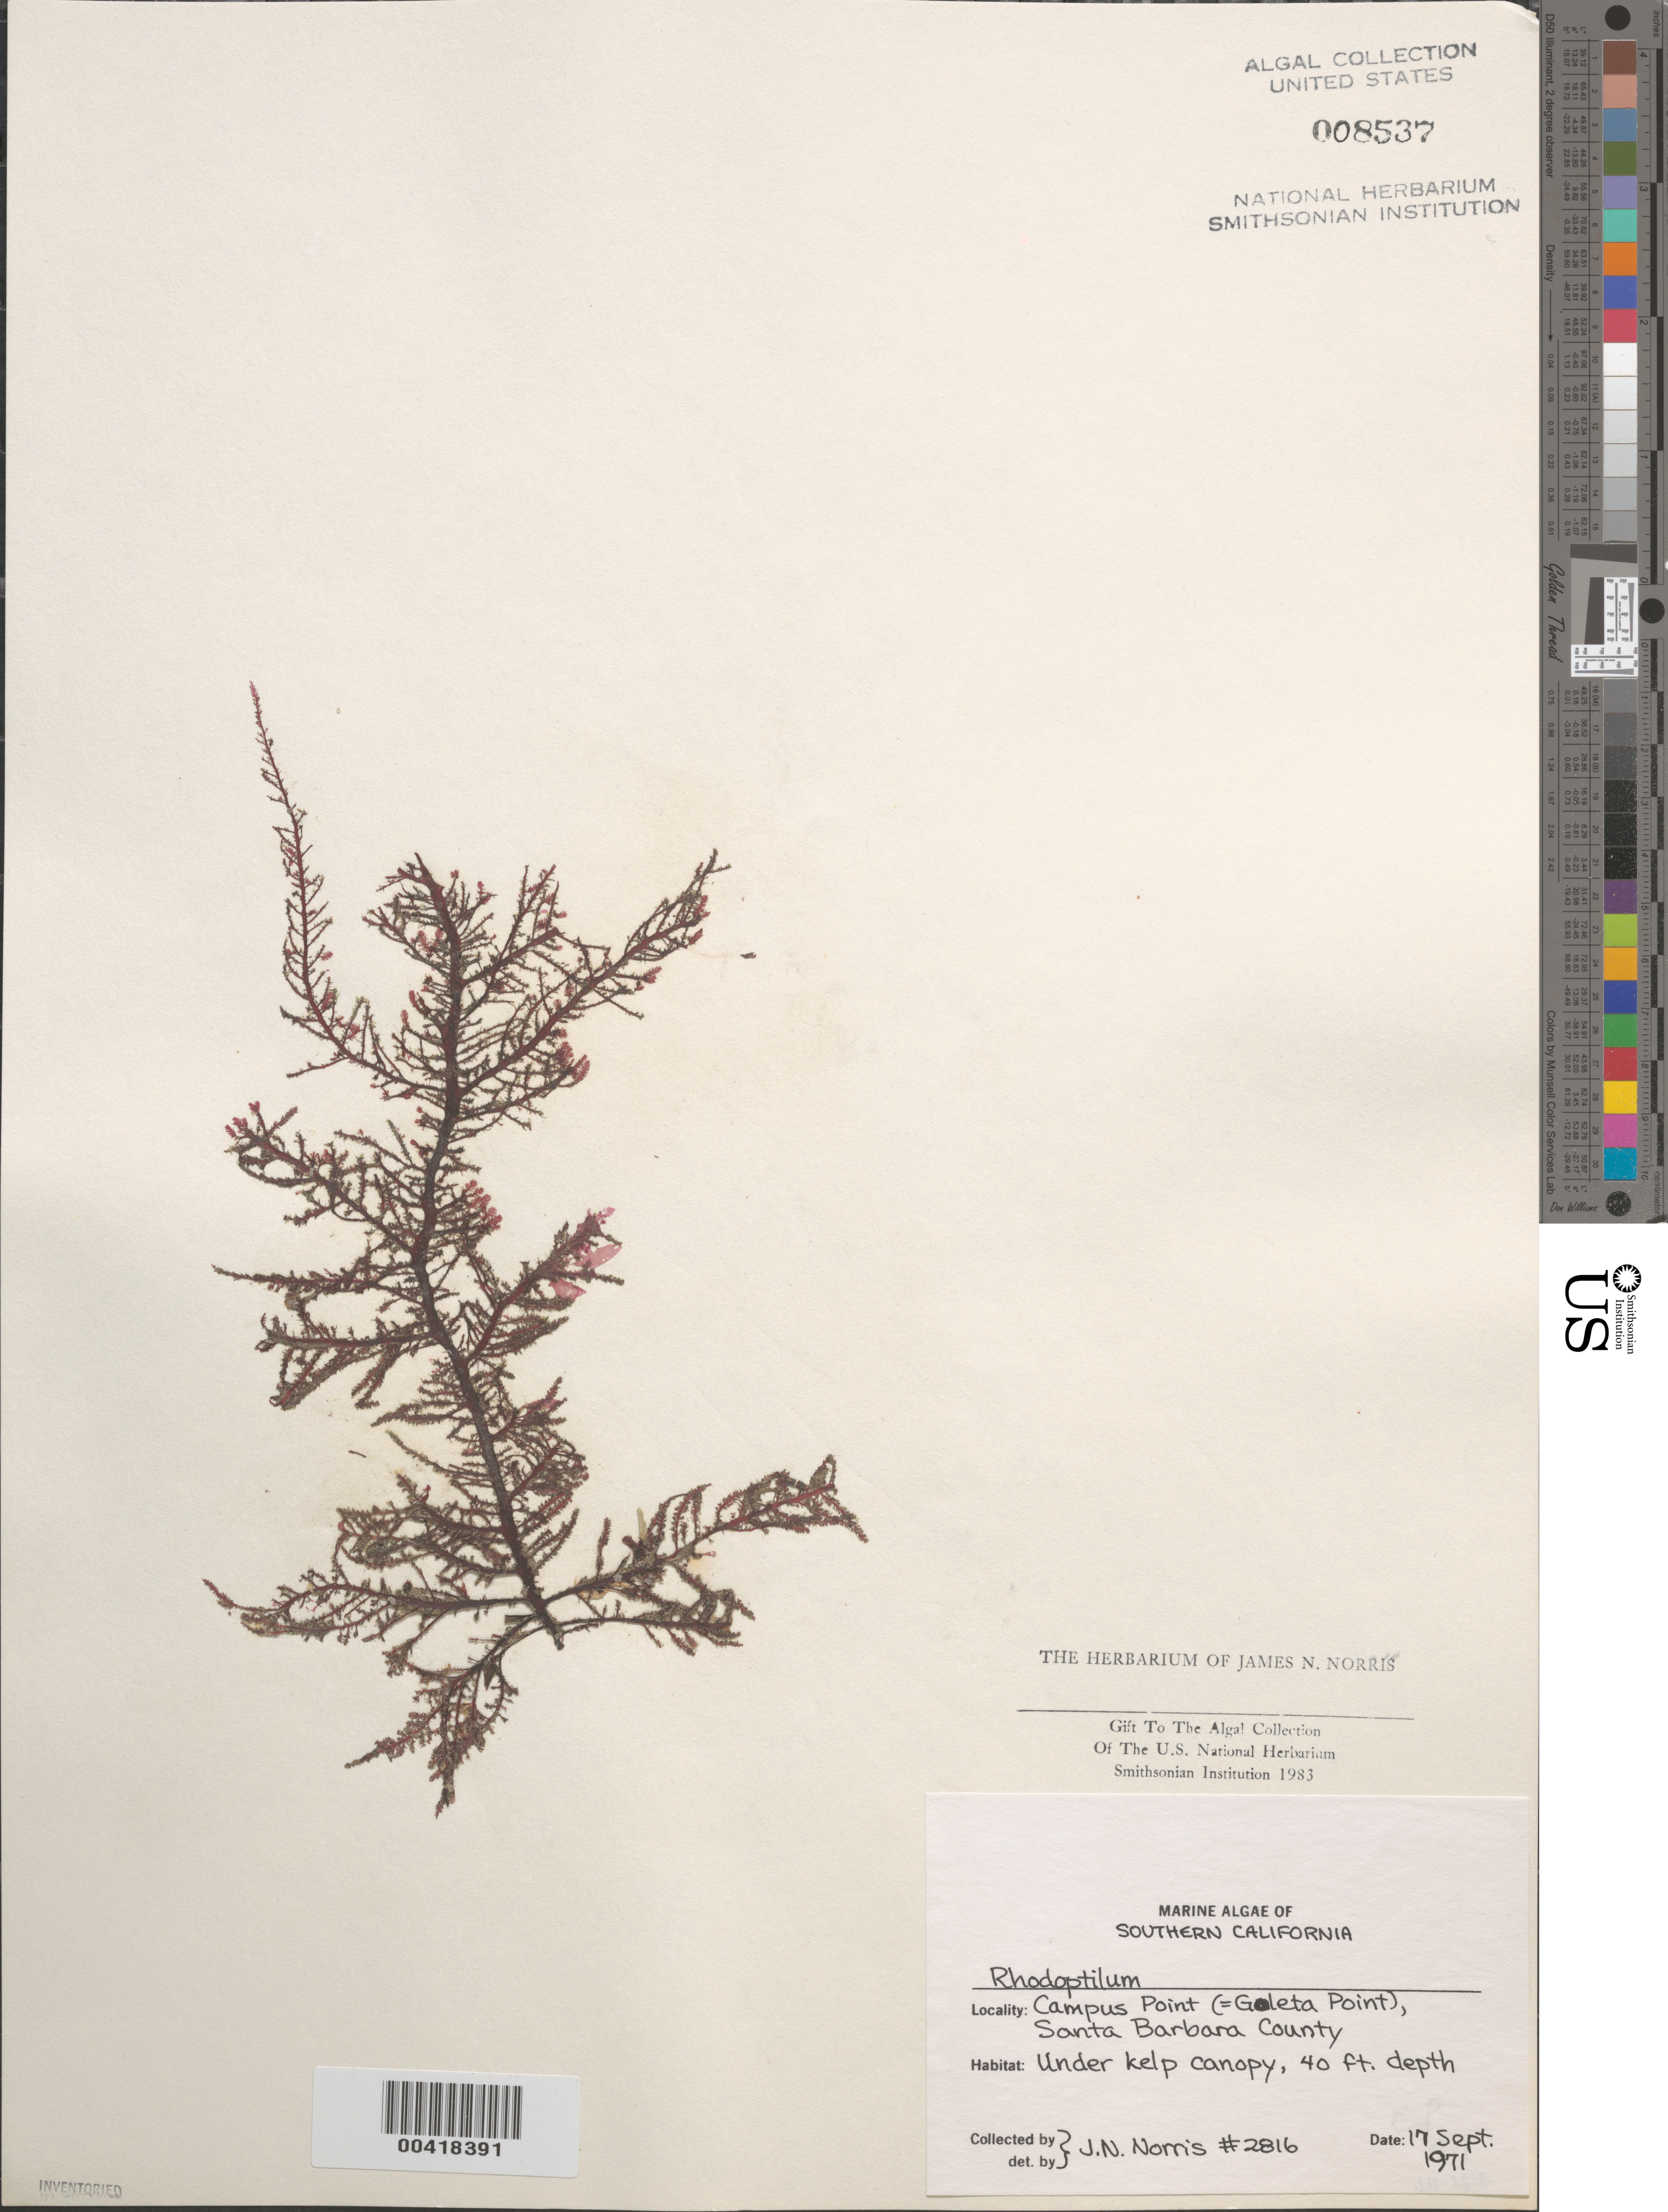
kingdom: Plantae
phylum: Rhodophyta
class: Florideophyceae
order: Ceramiales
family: Dasyaceae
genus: Rhodoptilum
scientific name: Rhodoptilum sp.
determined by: Norris, James N.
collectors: J. N. Norris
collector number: JN-2816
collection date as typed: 17 Sep 1971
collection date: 1971-09-17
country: United States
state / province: California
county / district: Santa Barbara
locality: Campus Point (Goleta Point), Goleta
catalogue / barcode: US 8537